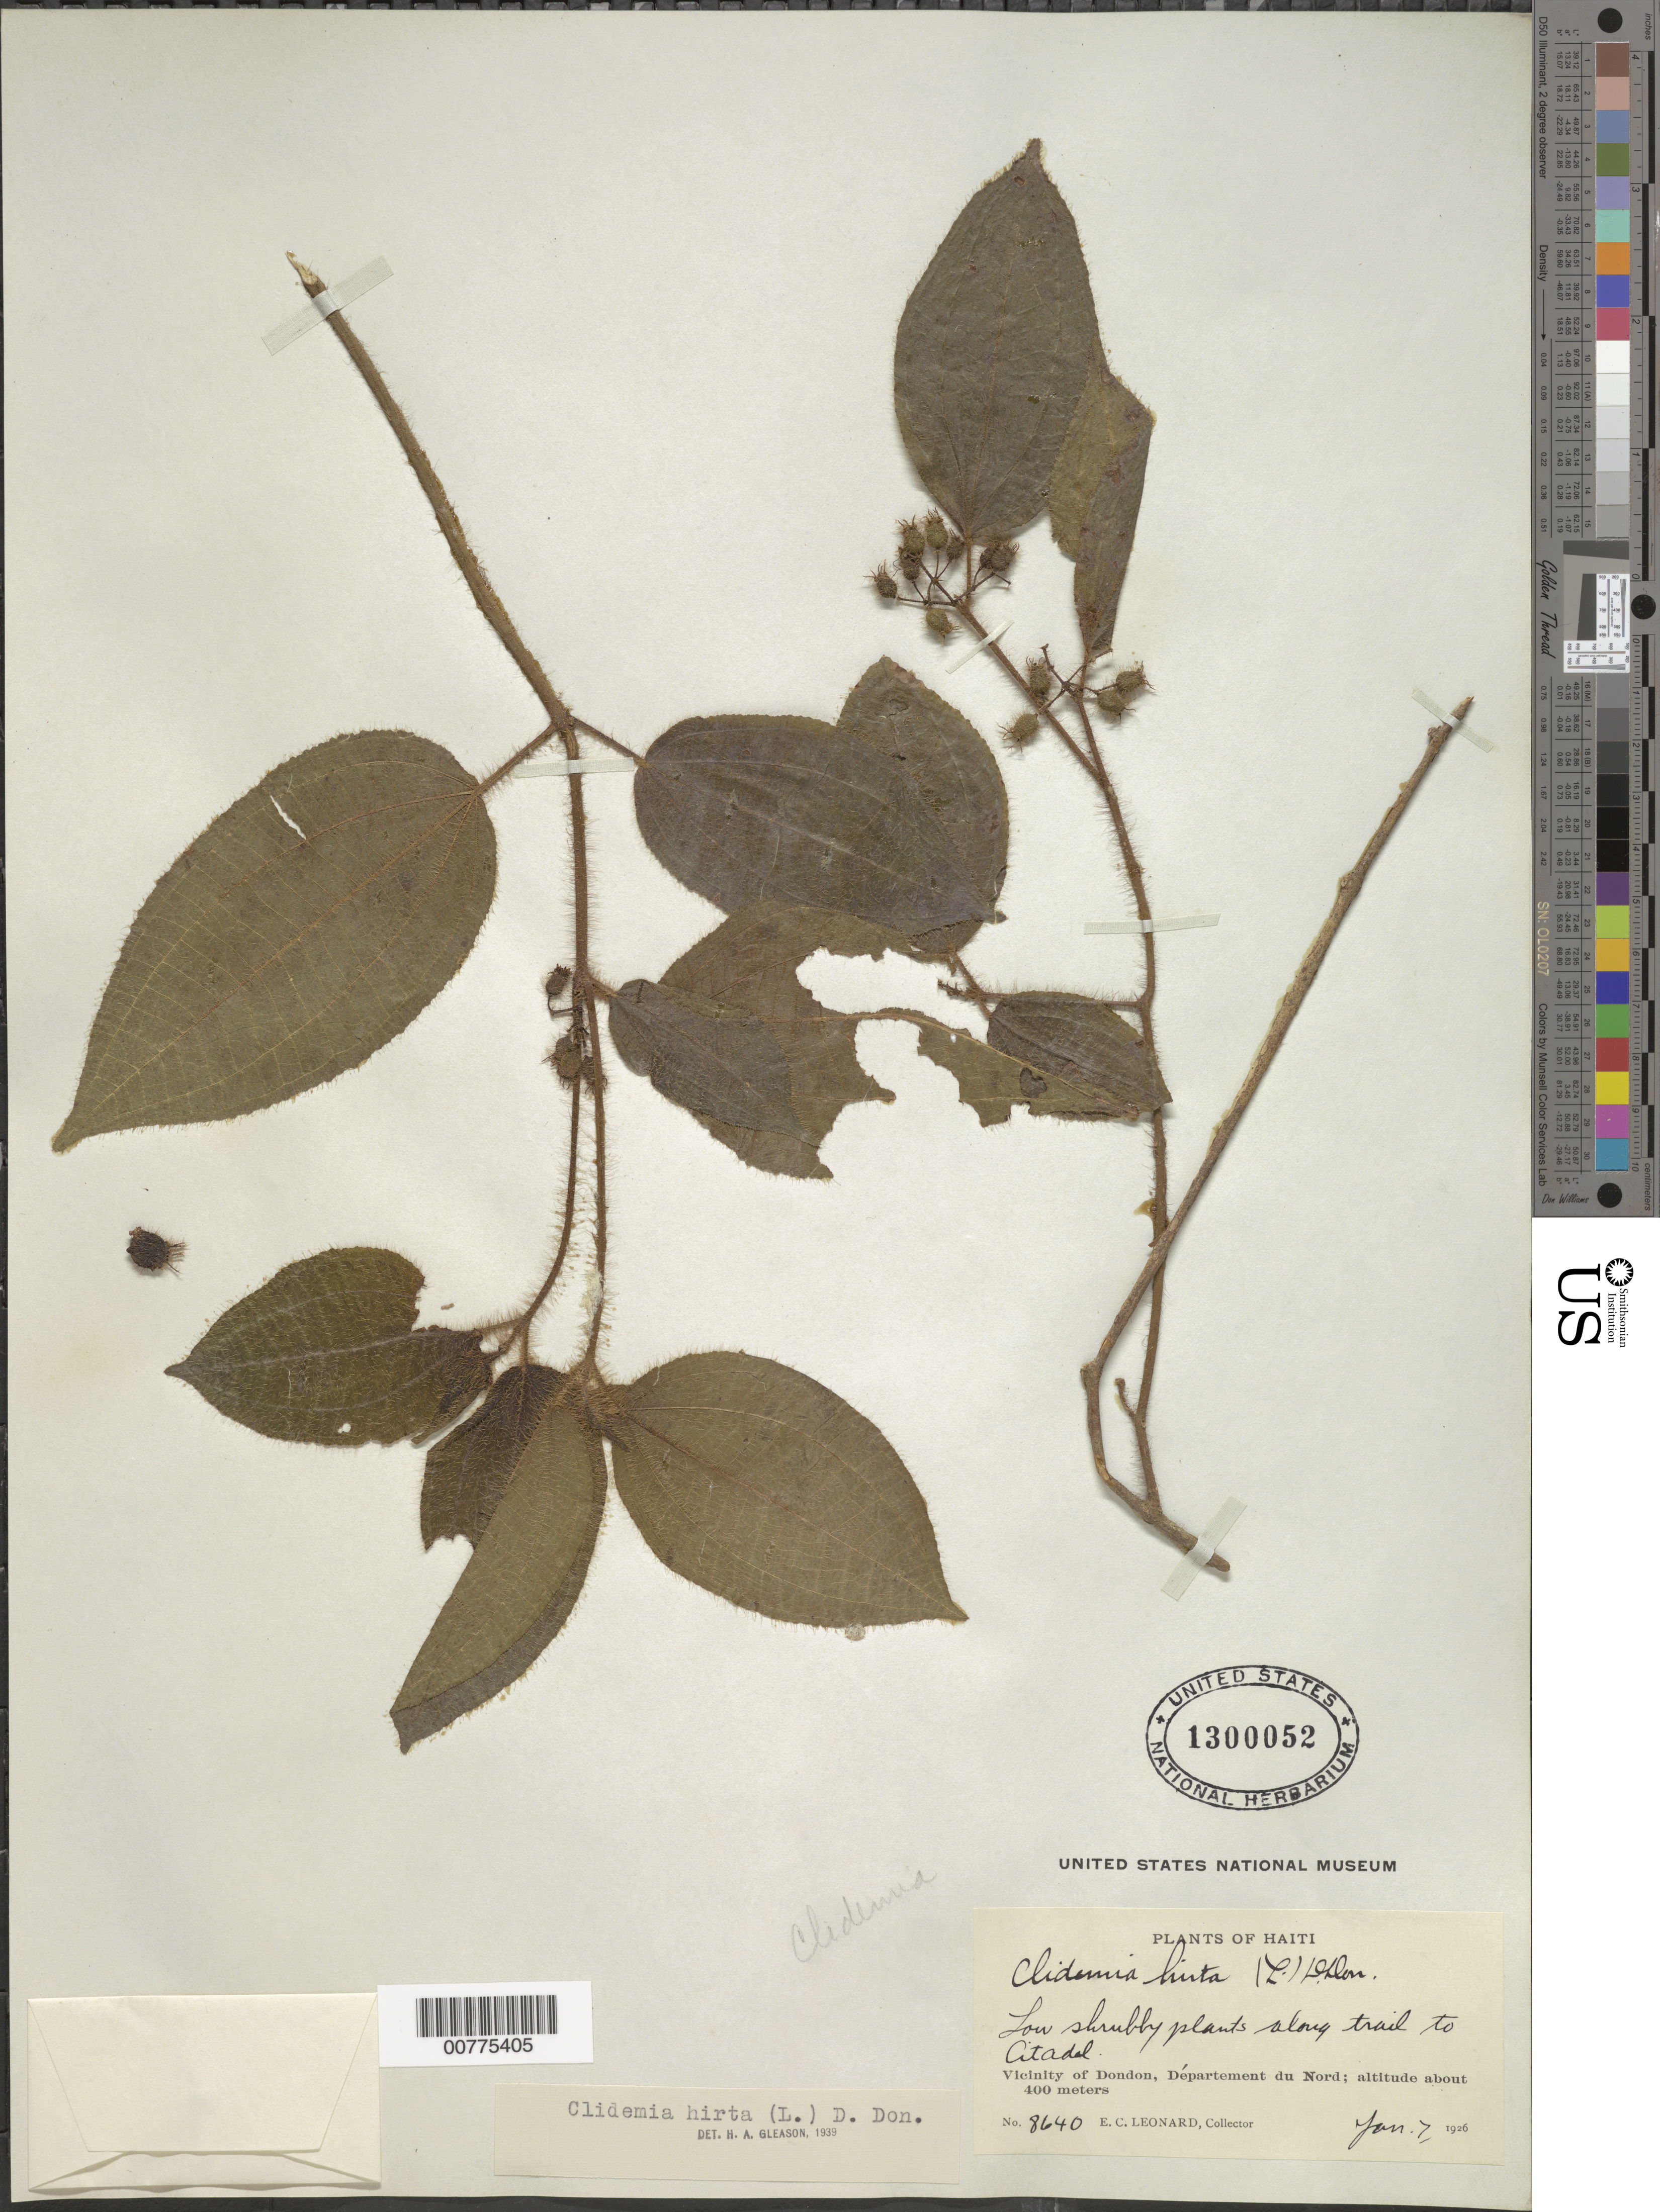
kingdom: Plantae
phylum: Tracheophyta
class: Magnoliopsida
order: Myrtales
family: Melastomataceae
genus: Clidemia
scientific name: Clidemia hirta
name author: (L.) D. Don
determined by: Gleason, H. A.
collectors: E. C. Leonard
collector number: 8640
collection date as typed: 07 Jan 1926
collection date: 1926-01-07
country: Haiti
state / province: Nord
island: Hispaniola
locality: Vicinity of Dondon, along trail to Citadel.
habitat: Along trail.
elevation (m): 400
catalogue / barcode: US 1300052